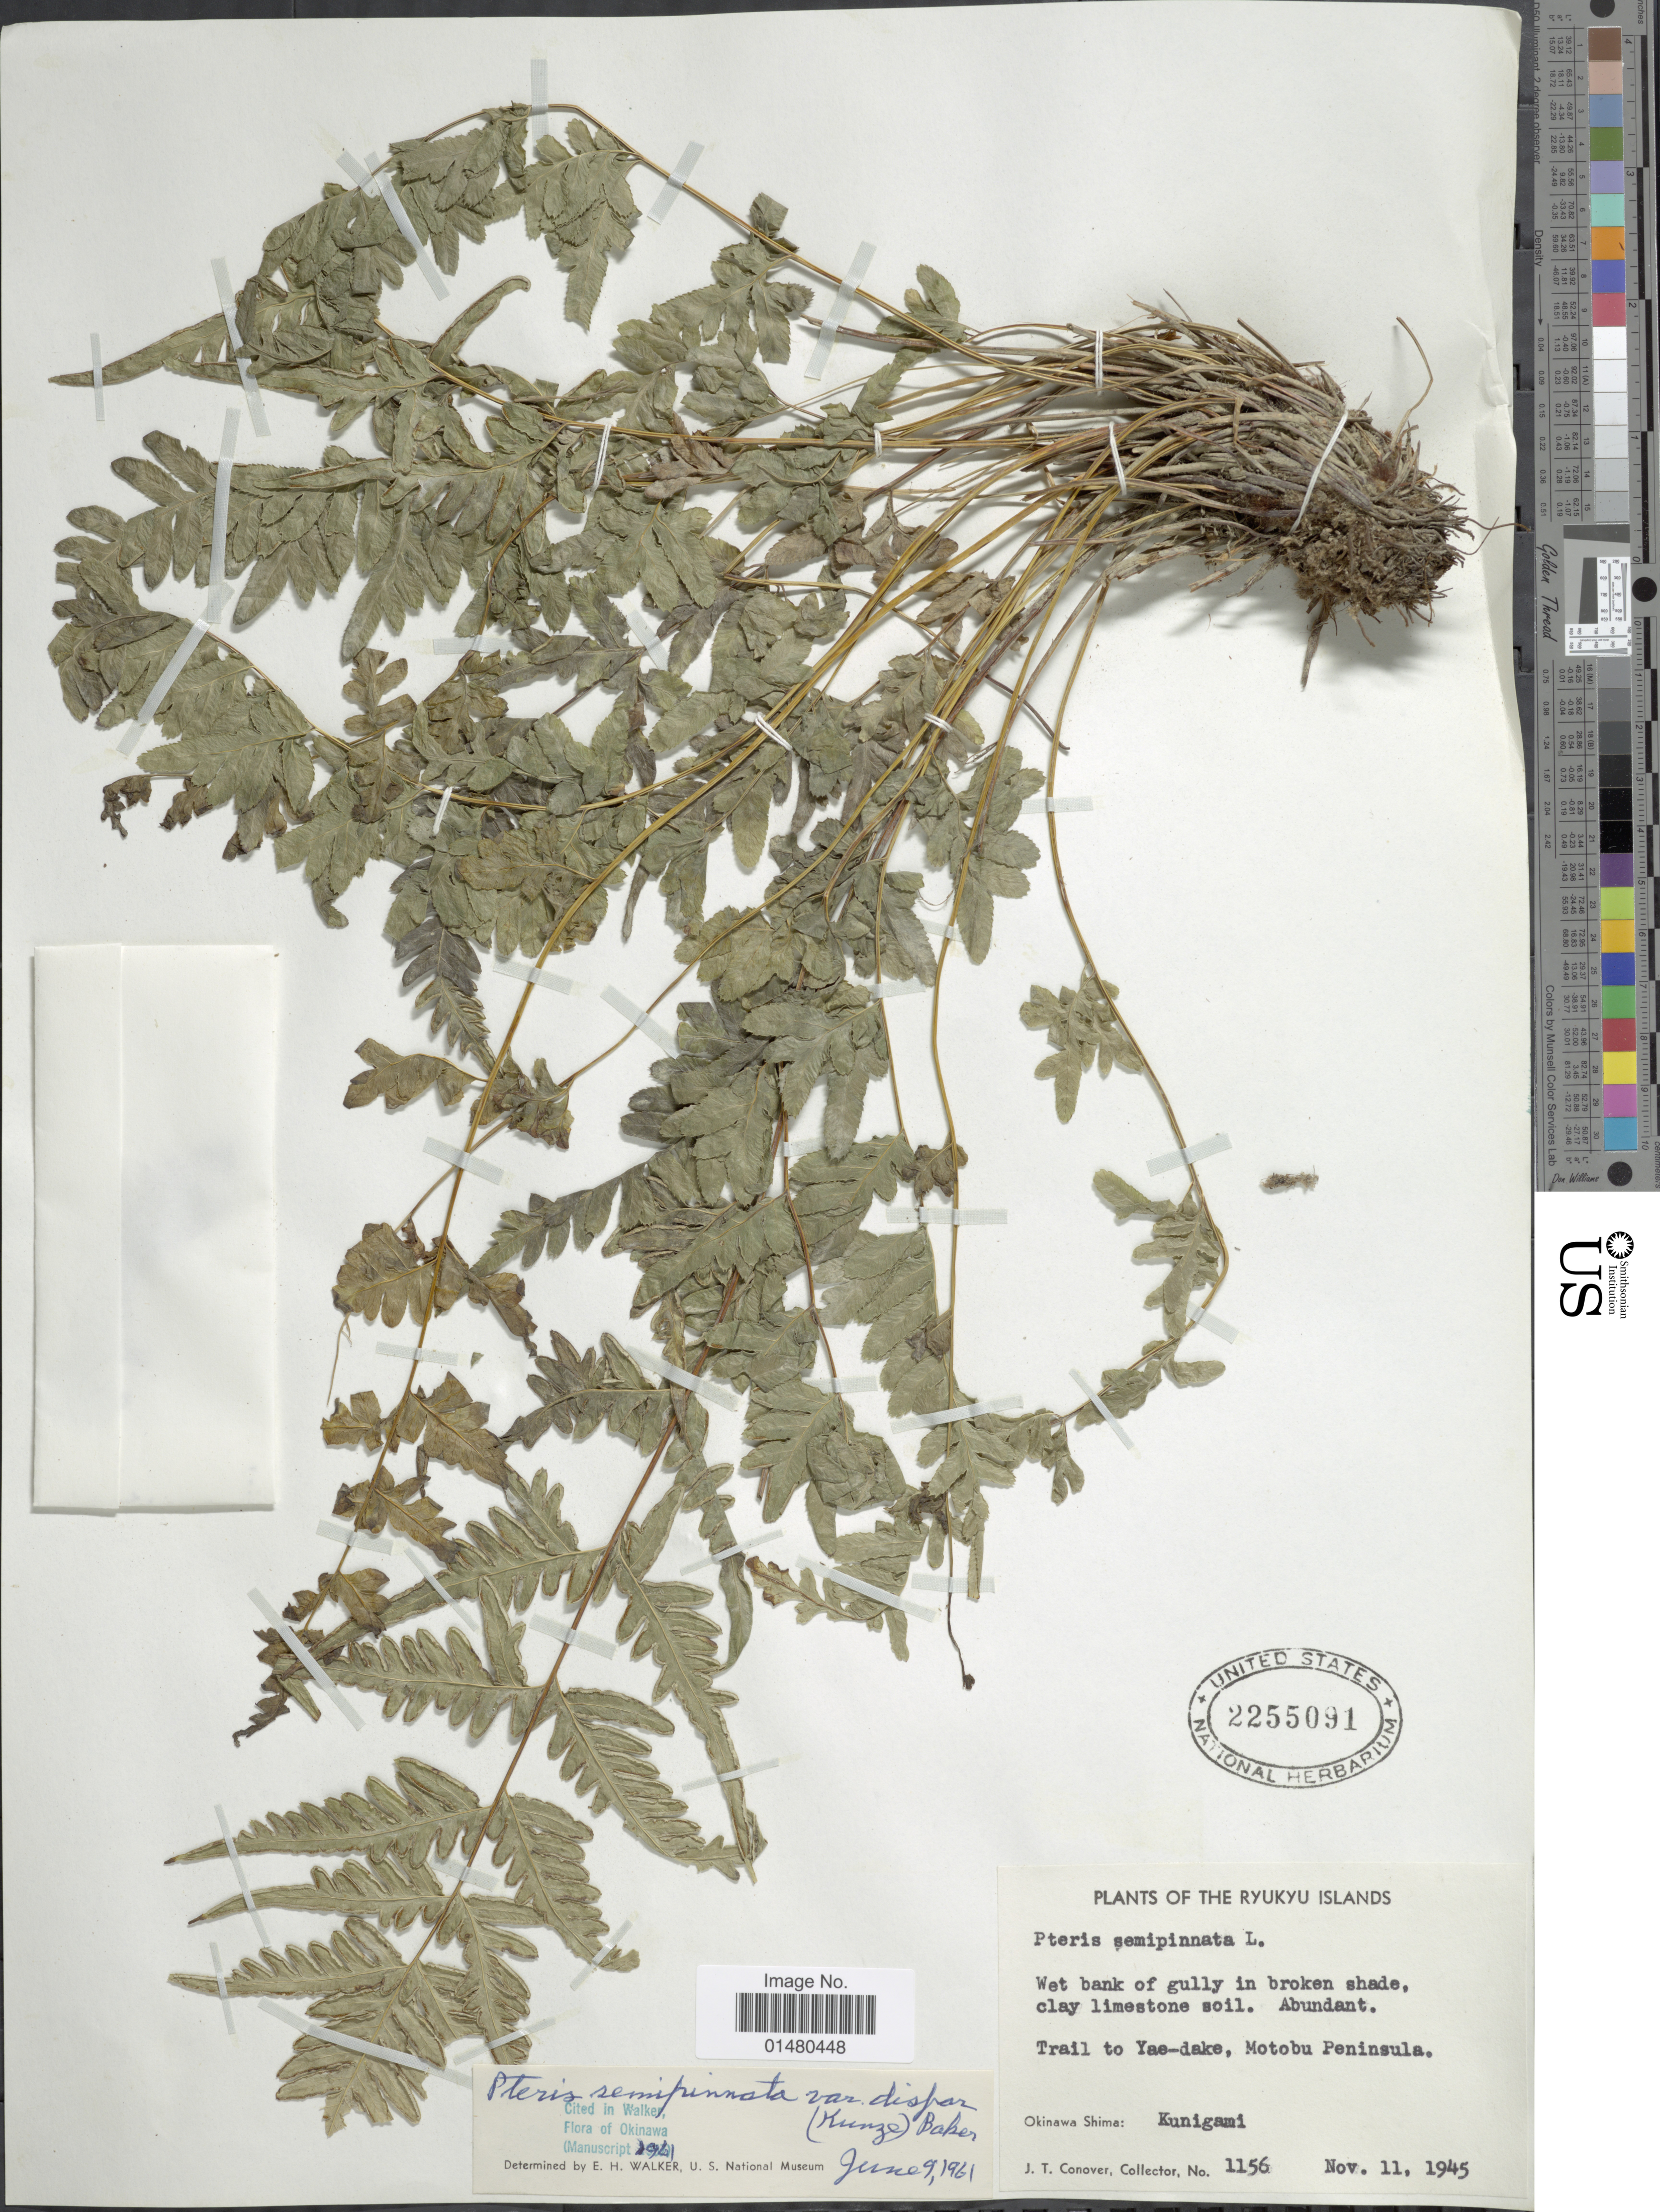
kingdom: Plantae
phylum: Tracheophyta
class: Polypodiopsida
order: Polypodiales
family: Pteridaceae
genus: Pteris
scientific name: Pteris dispar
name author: Kunze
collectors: J. T. Conover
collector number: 1156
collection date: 1945-11-11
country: Japan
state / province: Okinawa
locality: The Ryukyu Islands,Trail to Yae-dake, Motobu Peninsula, Okinawa Shima: Kunigami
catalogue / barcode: US 2255091